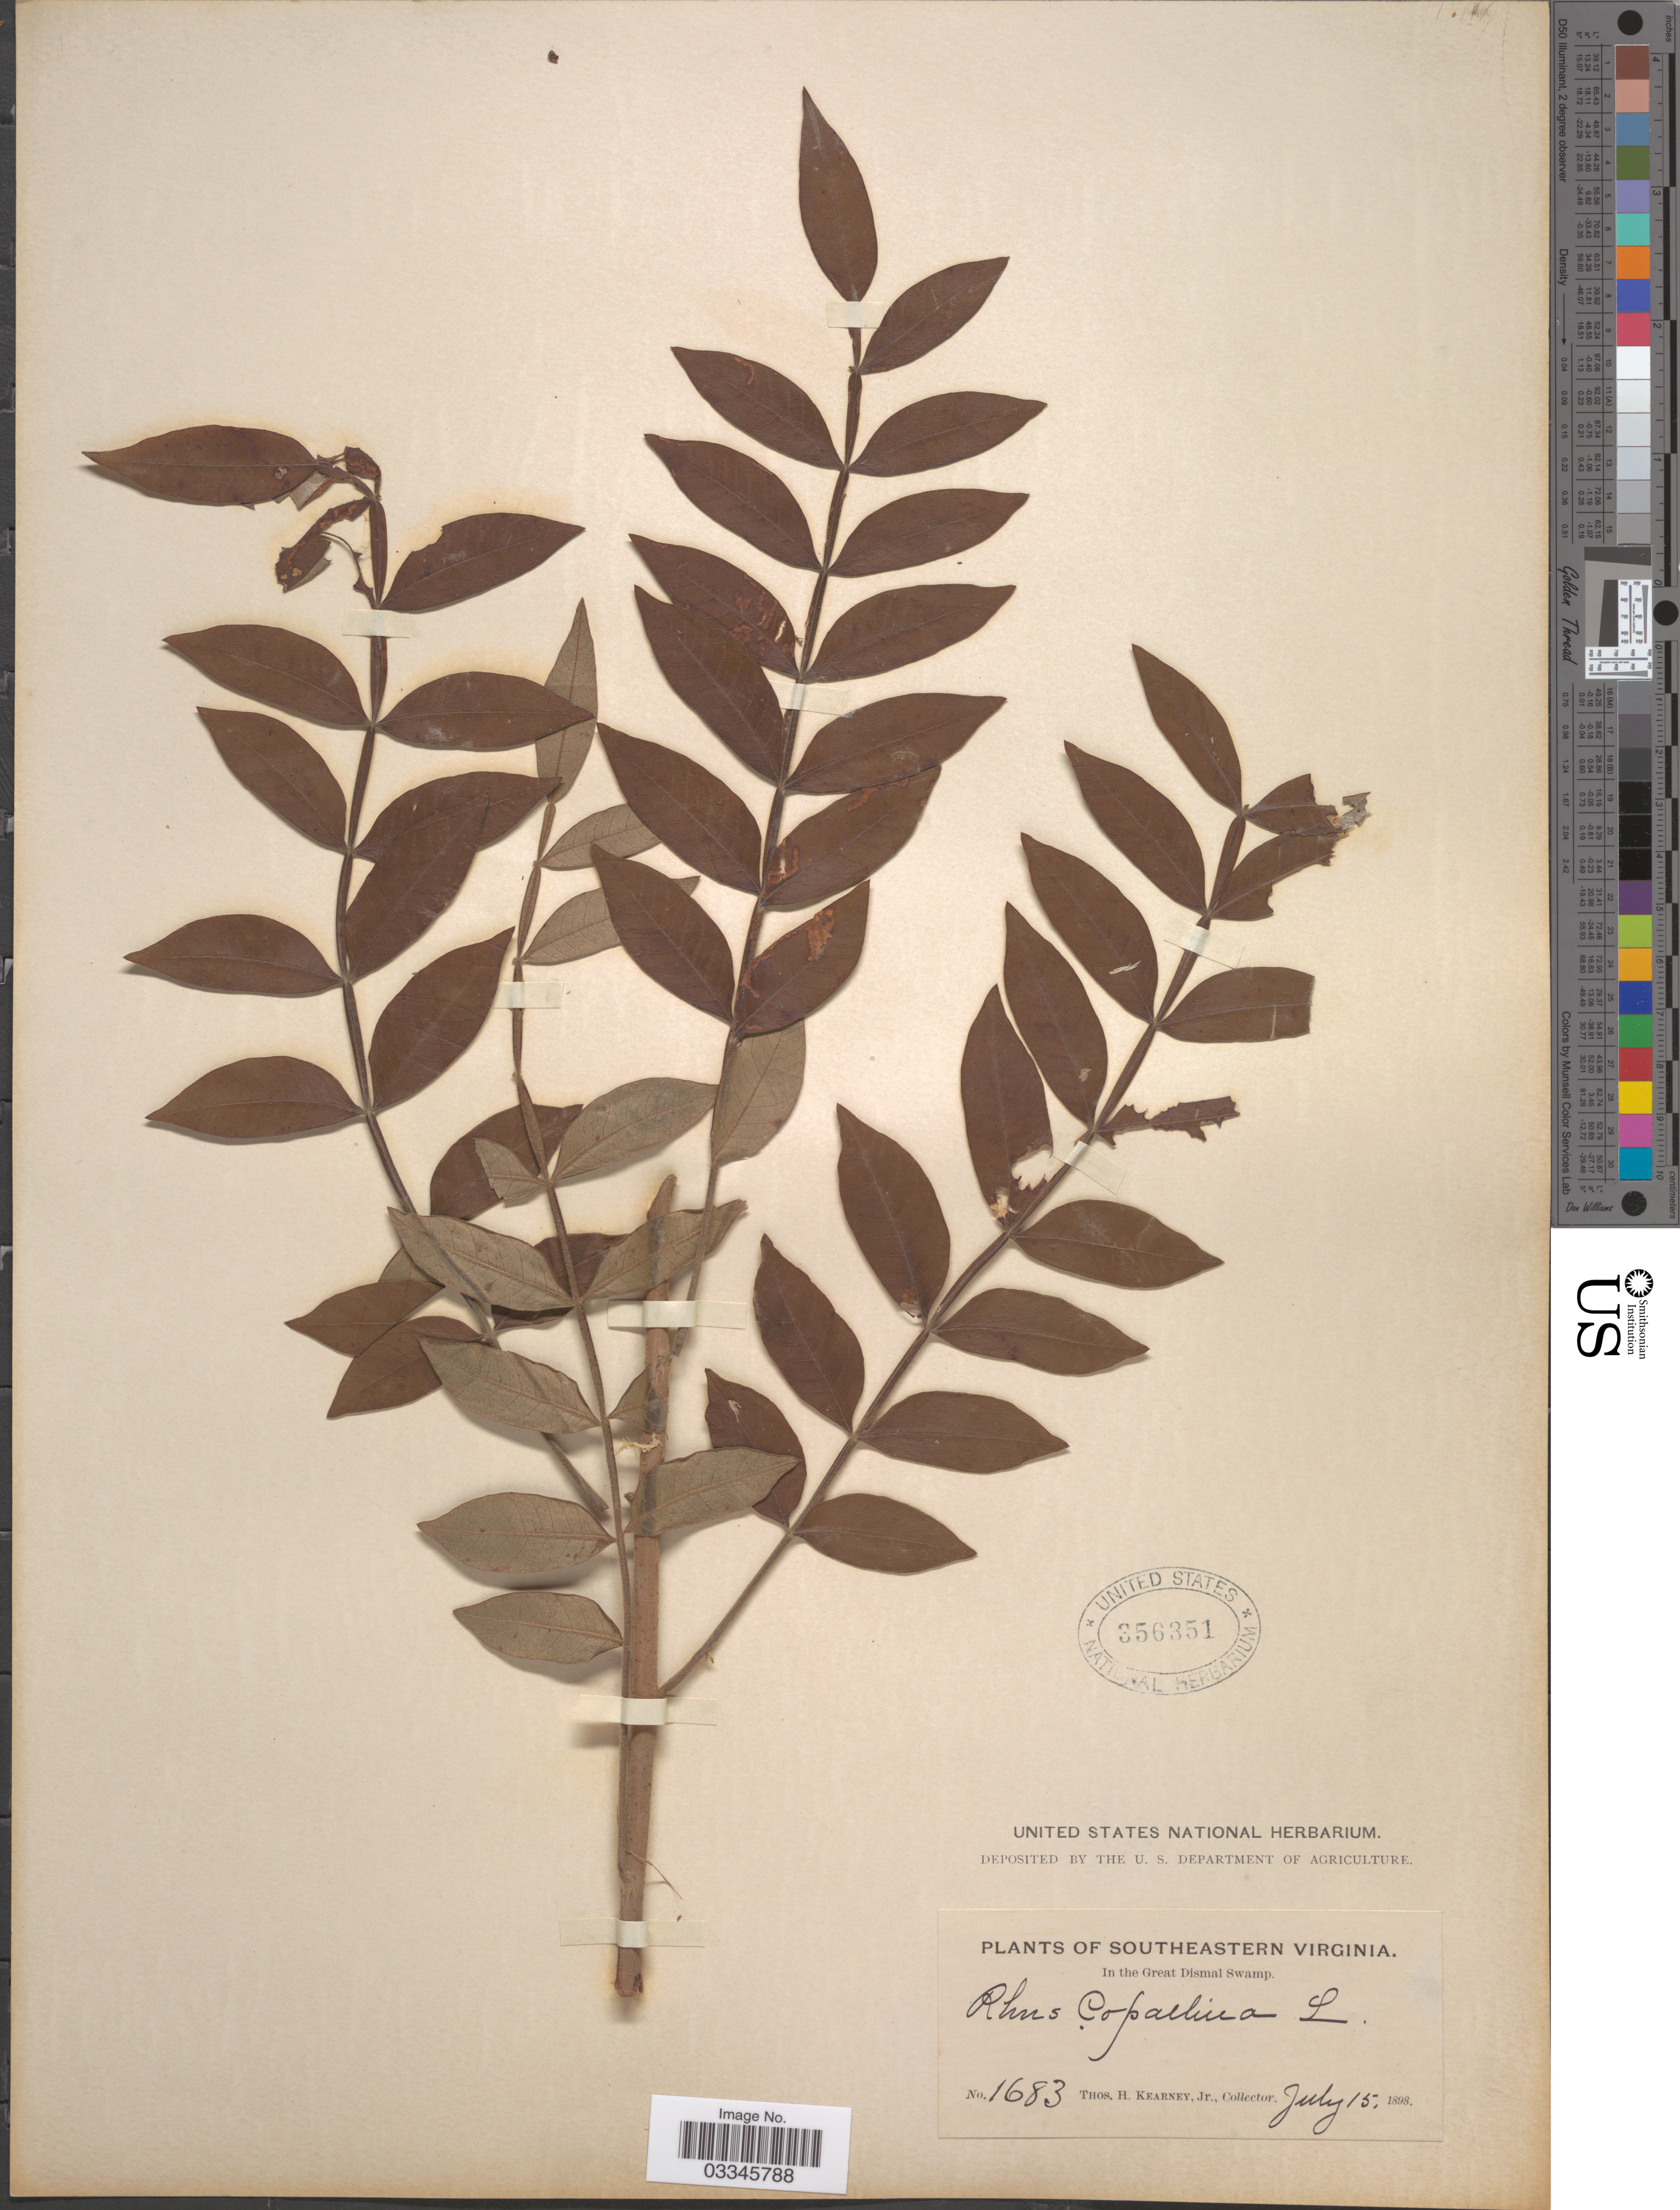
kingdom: Plantae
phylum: Tracheophyta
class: Magnoliopsida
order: Sapindales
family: Anacardiaceae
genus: Rhus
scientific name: Rhus copallinum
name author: L.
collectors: T. H. Kearney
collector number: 1683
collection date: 1898-07-15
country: United States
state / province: Virginia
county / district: City of Chesapeake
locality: Southeastern Virginia. In the Great Dismal Swamp.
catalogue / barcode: US 356351